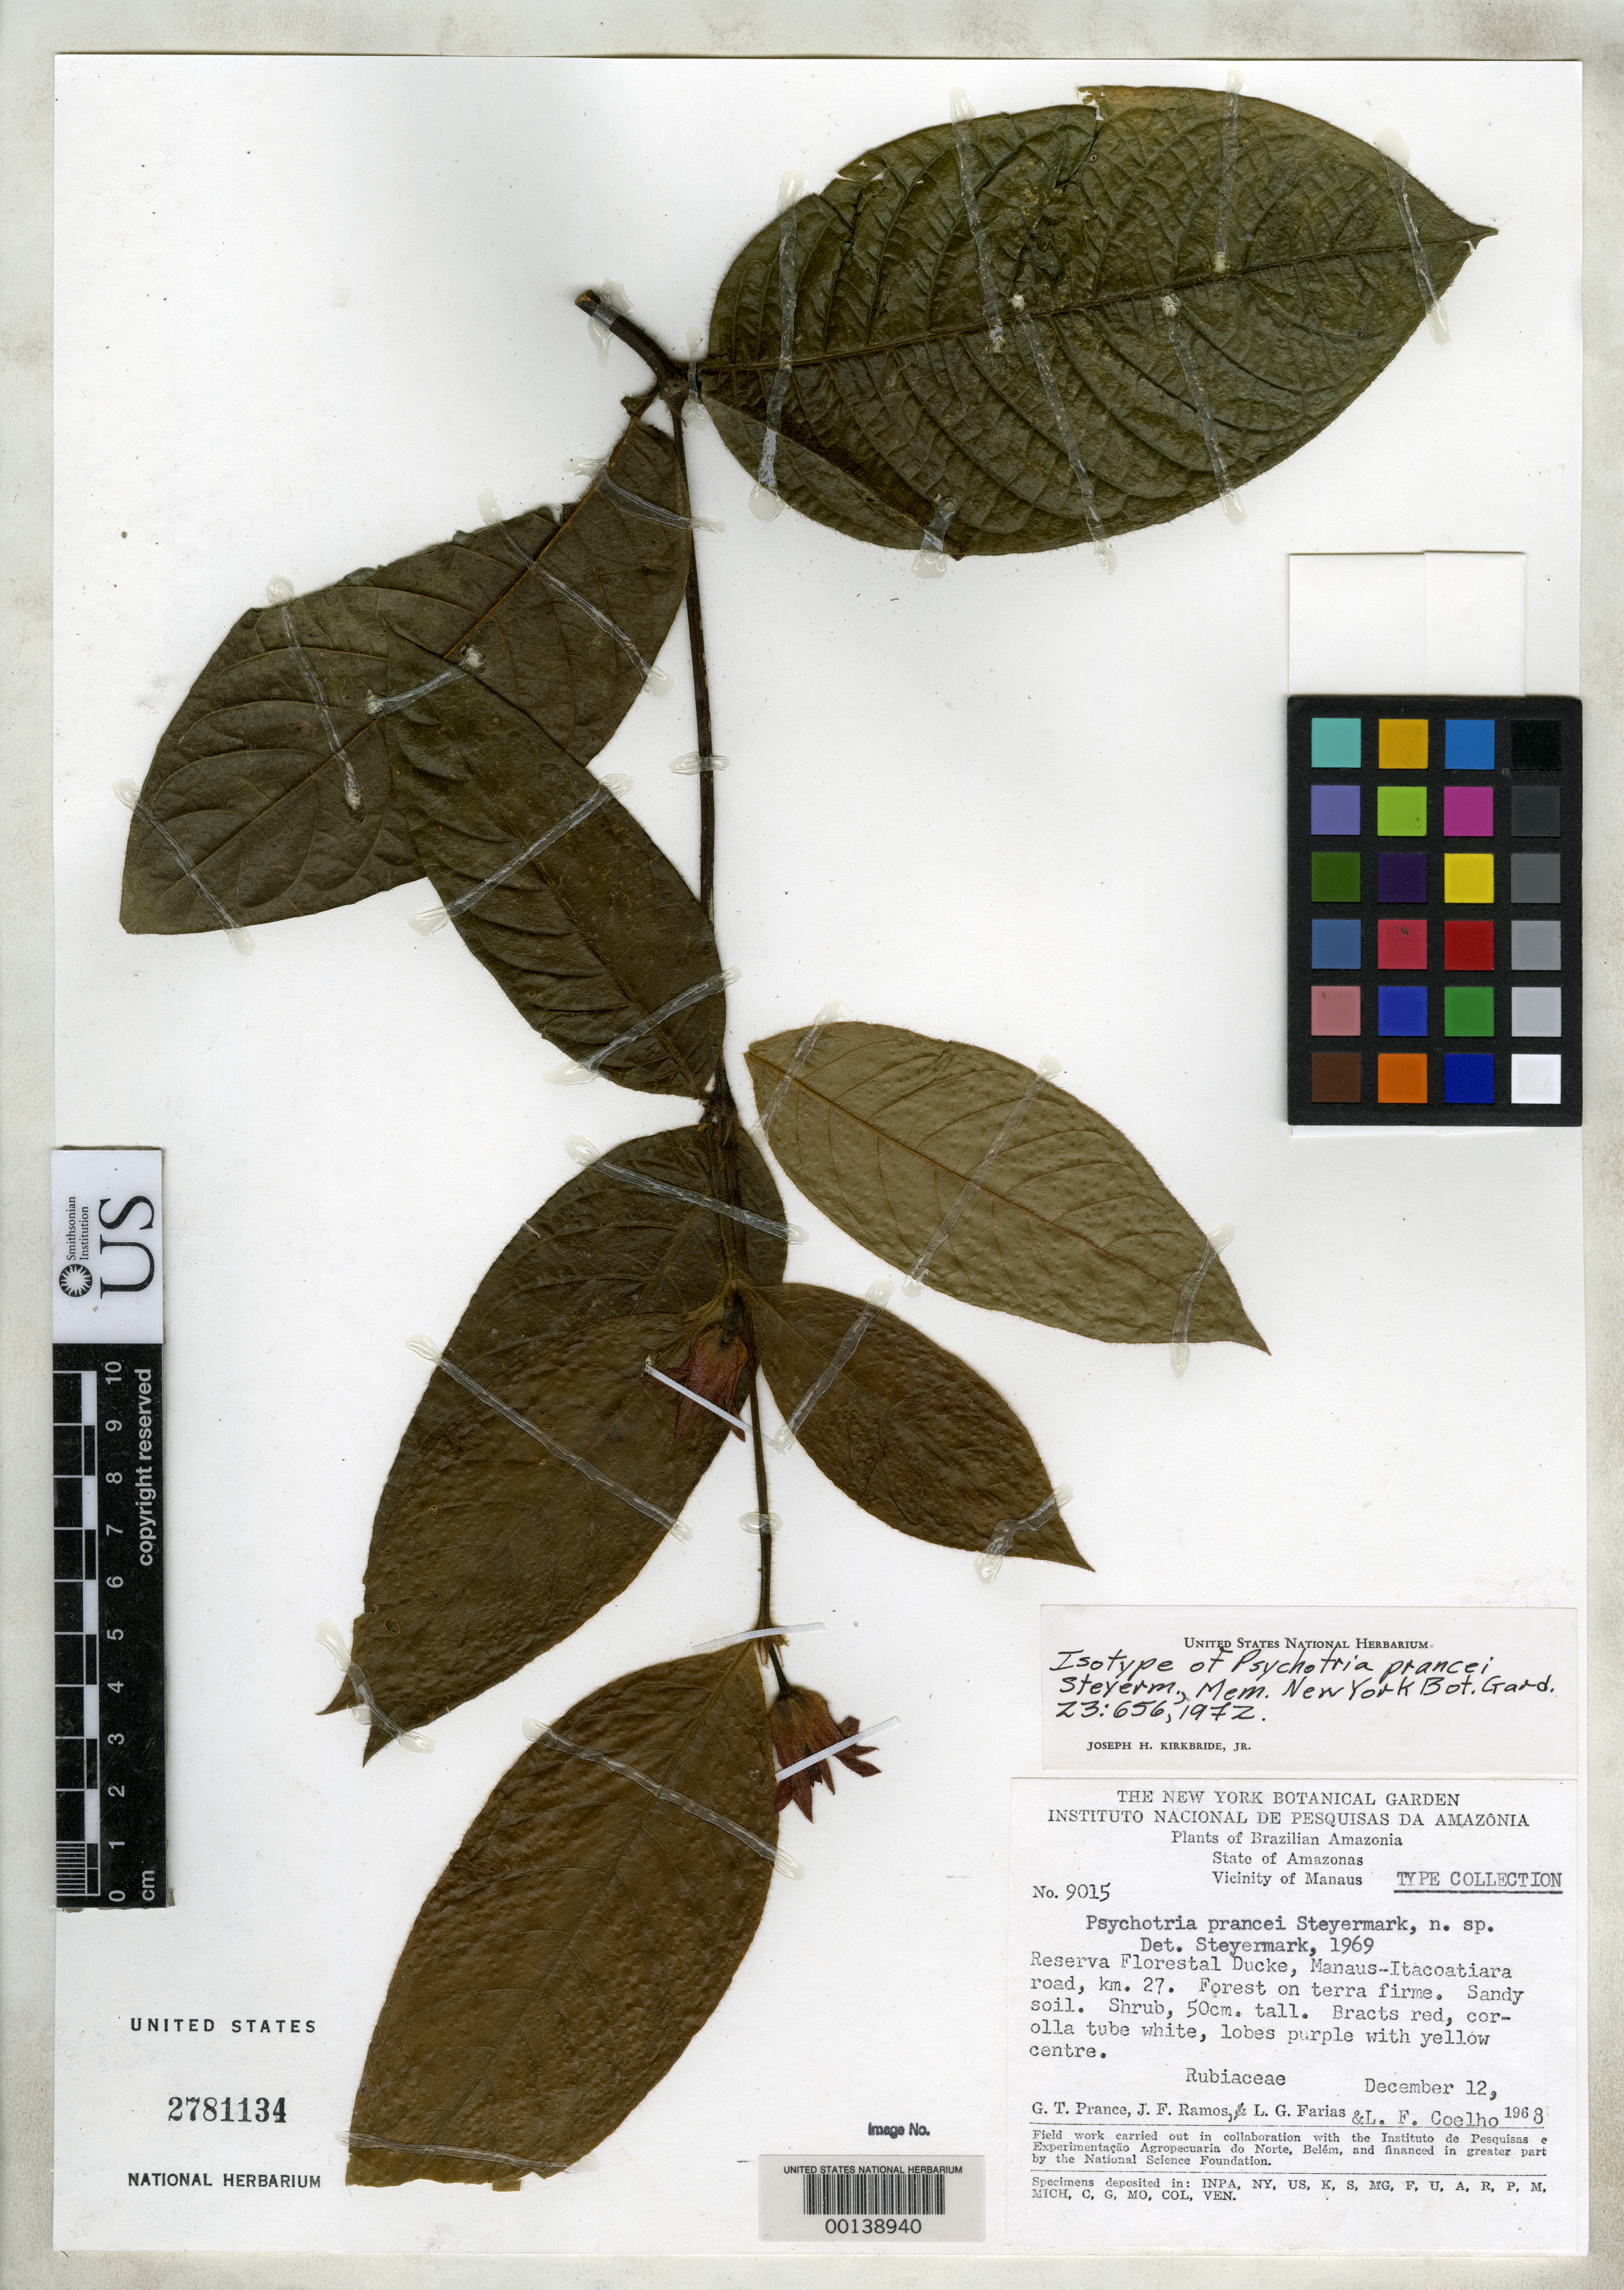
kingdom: Plantae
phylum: Tracheophyta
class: Magnoliopsida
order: Gentianales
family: Rubiaceae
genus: Psychotria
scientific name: Psychotria prancei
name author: Steyerm.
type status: Isotype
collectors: G. T. Prance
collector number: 9015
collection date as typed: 12 Dec 1968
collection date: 1968-12-12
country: Brazil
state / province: Amazonas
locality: Manaus vicinity, Manaus-Itacoatiara road.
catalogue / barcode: US 2781134